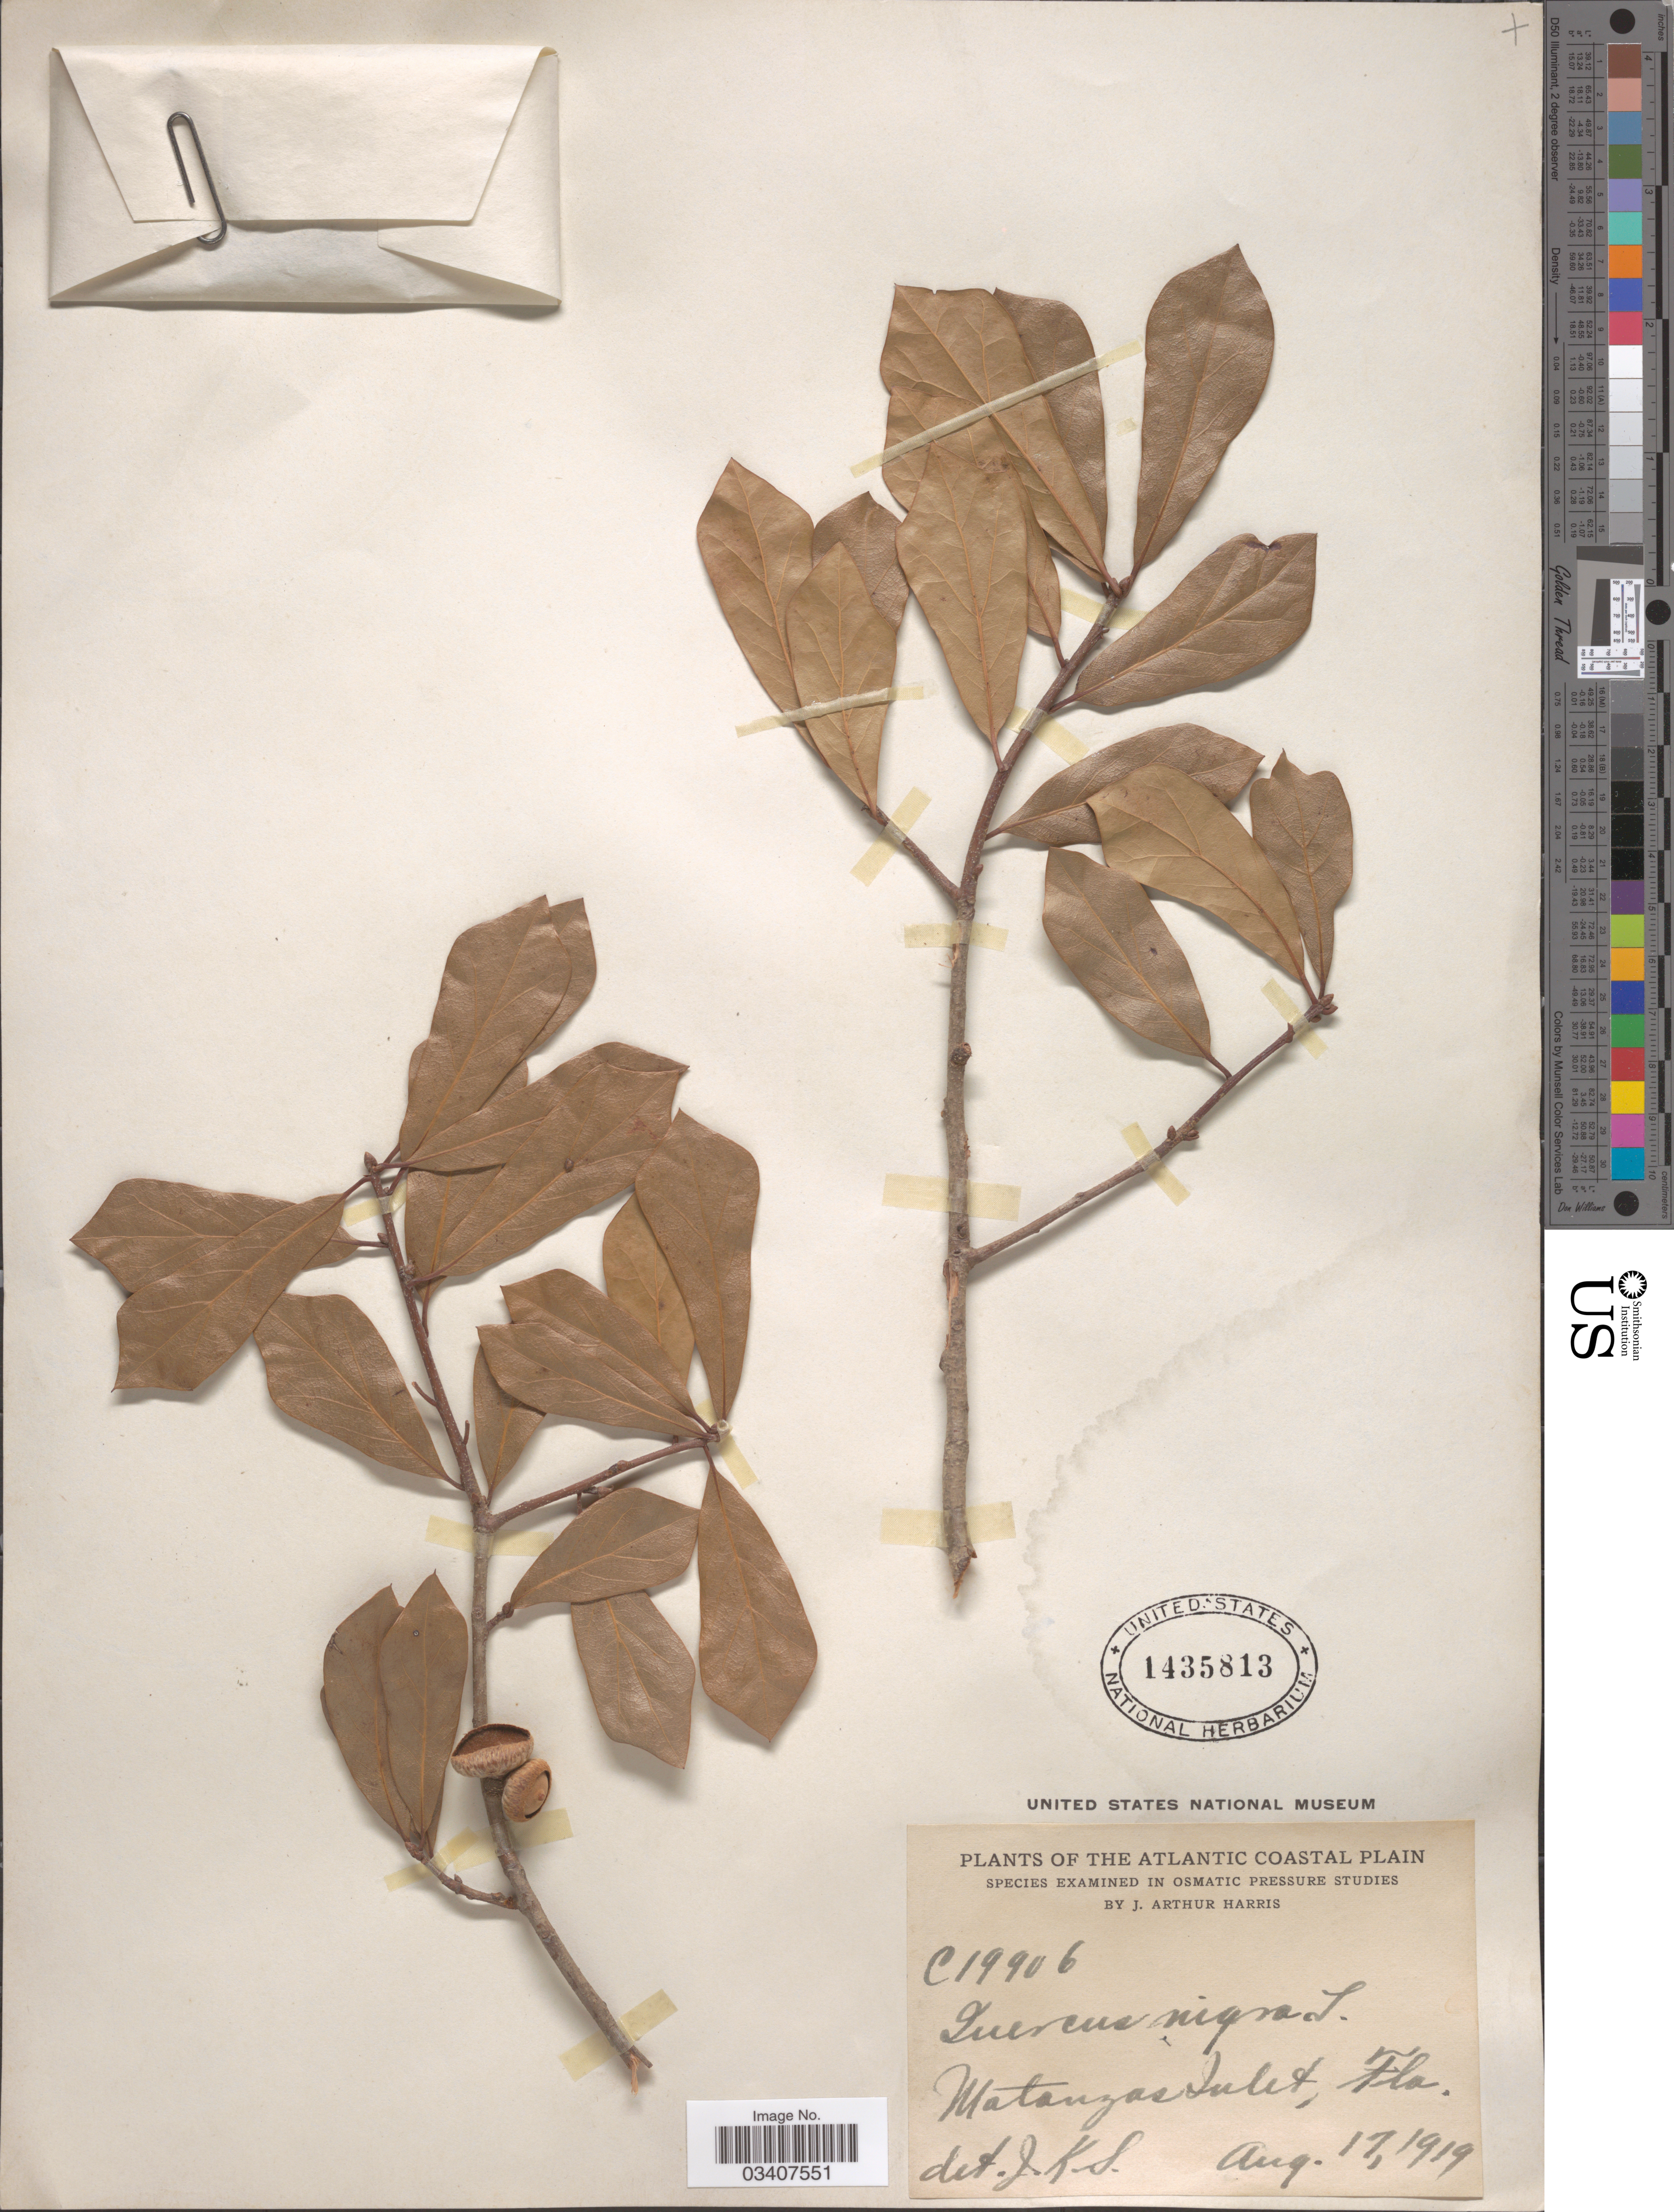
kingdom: Plantae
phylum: Tracheophyta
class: Magnoliopsida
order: Fagales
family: Fagaceae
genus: Quercus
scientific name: Quercus nigra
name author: L.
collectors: J. A. Harris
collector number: C19906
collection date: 1919-08-17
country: United States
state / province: Florida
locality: The Atlantic Coastal Plain, Matanzas Inlet.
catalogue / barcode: US 1435813